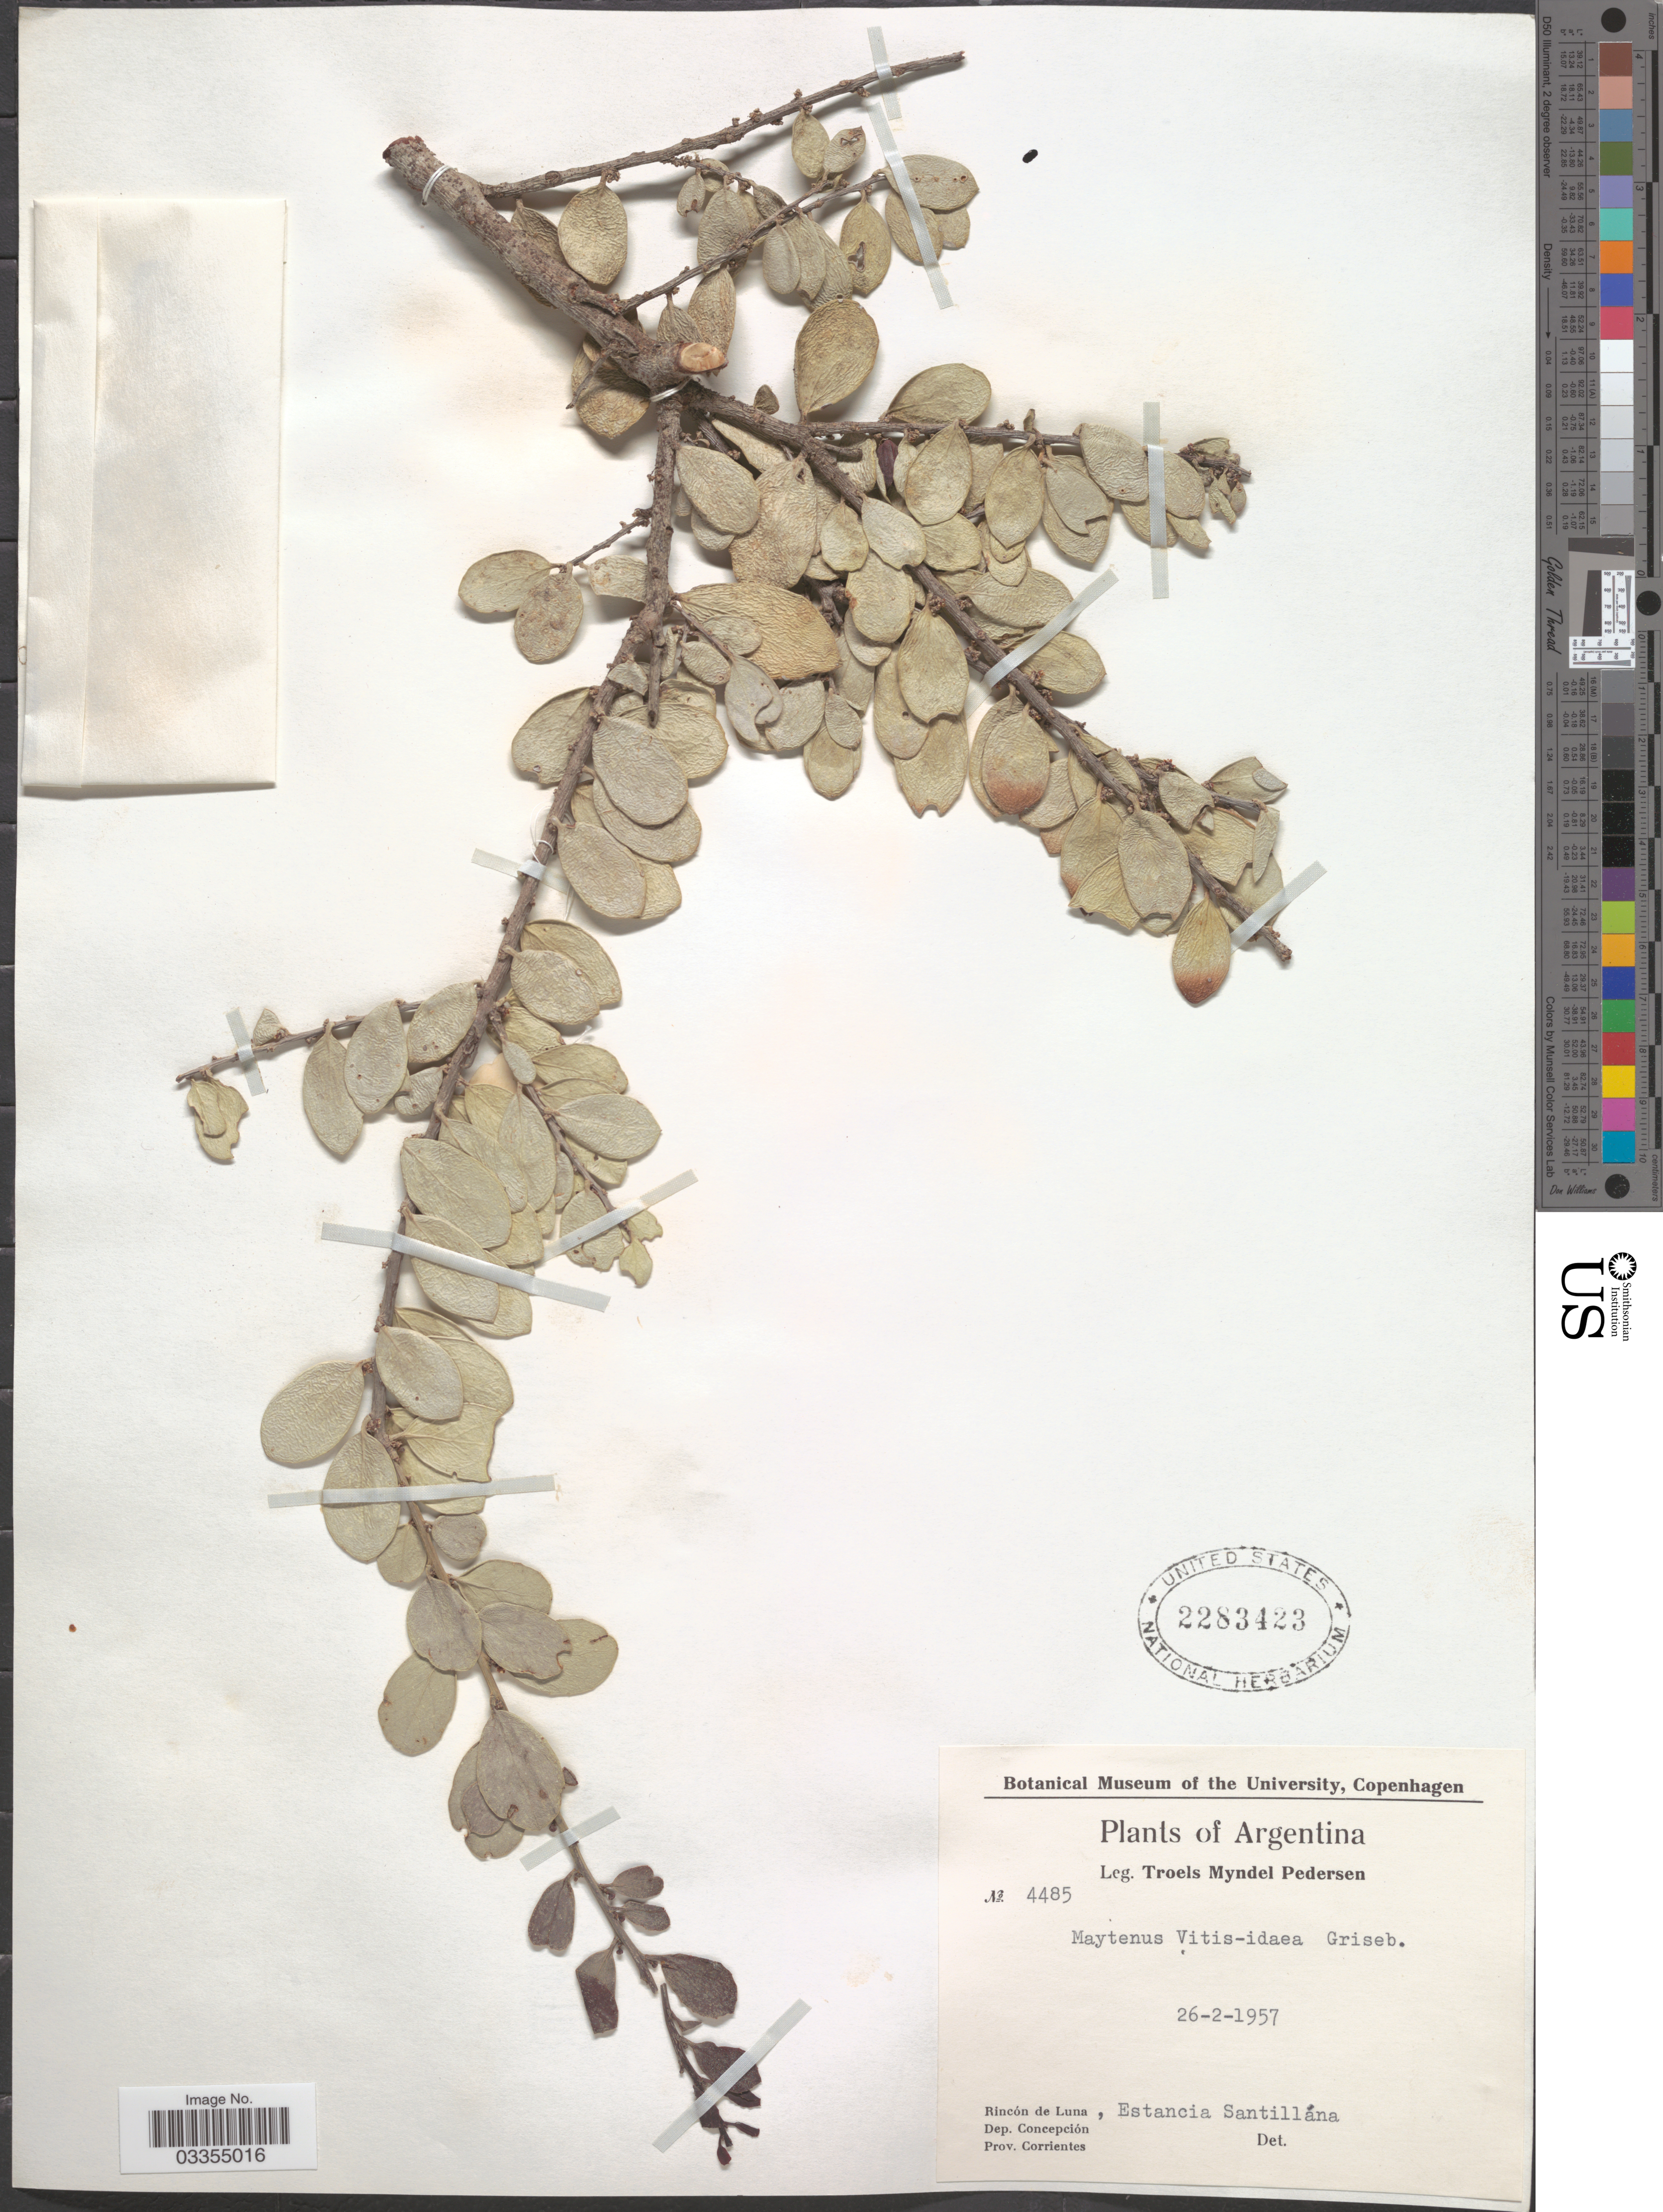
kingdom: Plantae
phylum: Tracheophyta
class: Magnoliopsida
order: Celastrales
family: Celastraceae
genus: Tricerma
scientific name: Tricerma vitis-idaeum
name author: (Griseb.) Lundell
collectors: T. Pederson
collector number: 4485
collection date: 1957-02-26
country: Argentina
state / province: Corrientes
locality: Rincón de Luna, Estancia Santillána. Dep. Concepción.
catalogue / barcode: US 2283423